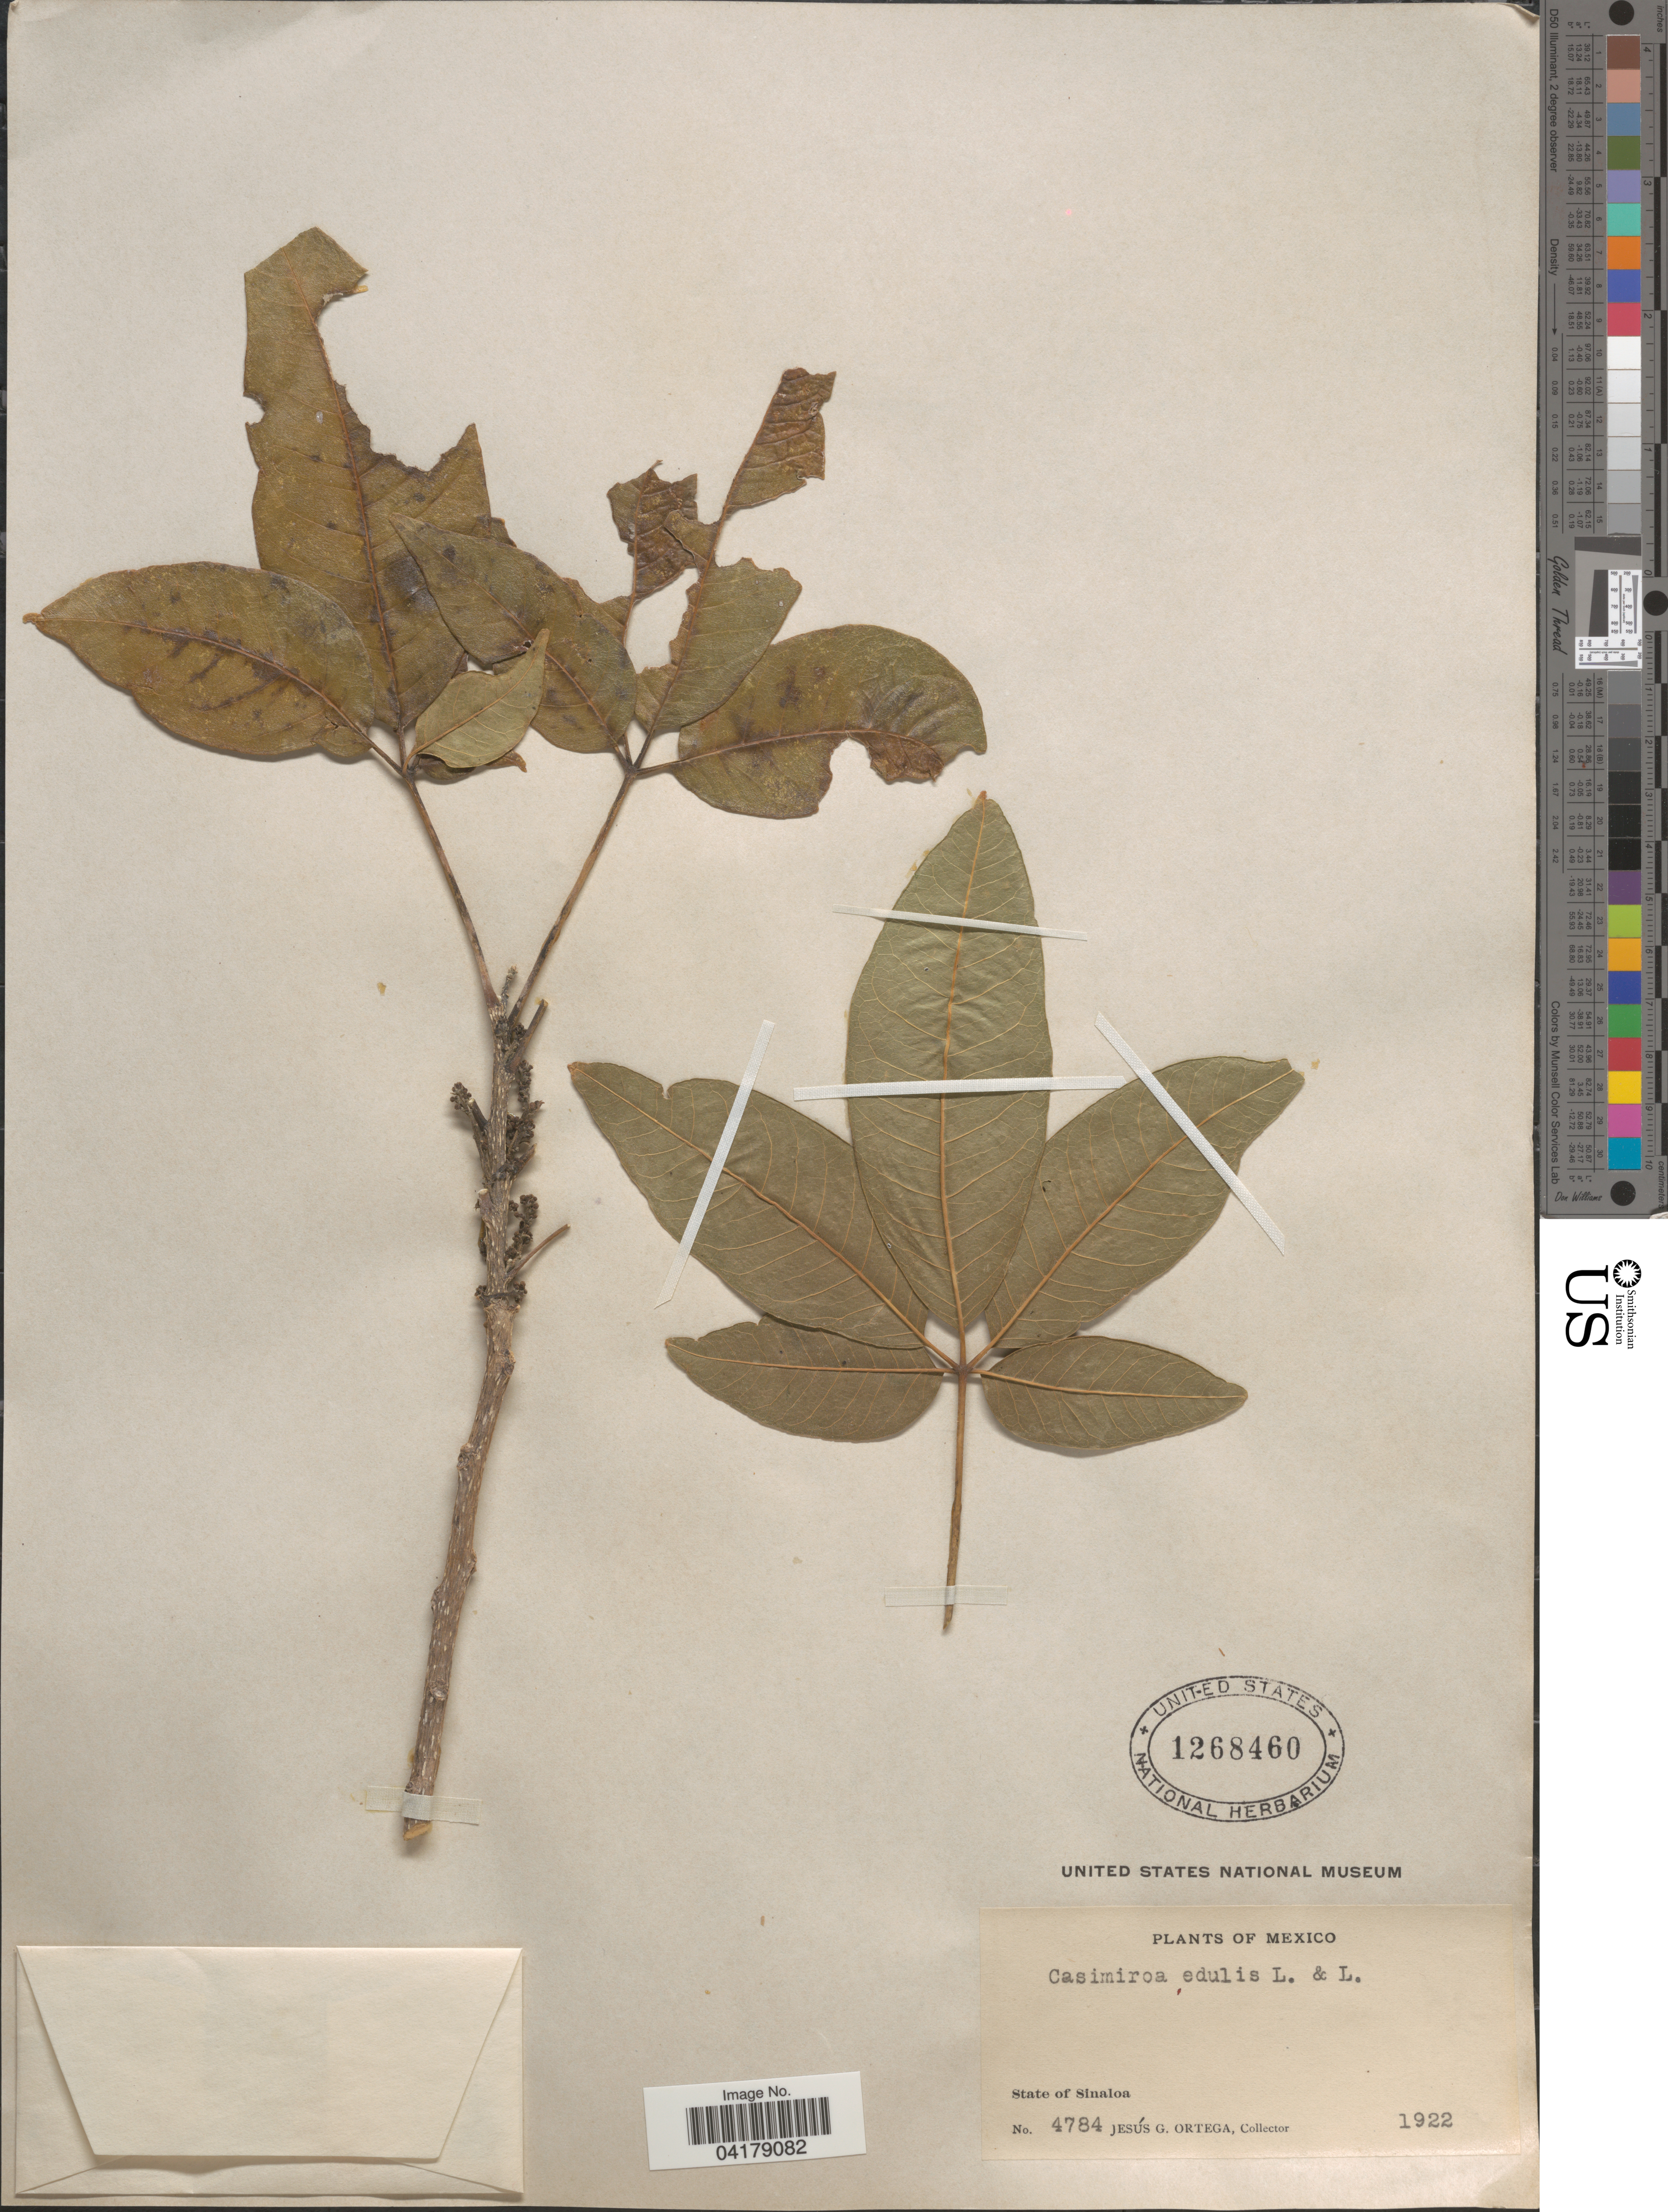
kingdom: Plantae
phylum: Tracheophyta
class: Magnoliopsida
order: Sapindales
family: Rutaceae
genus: Casimiroa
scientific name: Casimiroa edulis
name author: La Llave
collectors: J. Ortega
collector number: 4784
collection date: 1922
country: Mexico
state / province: Sinaloa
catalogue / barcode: US 1268460